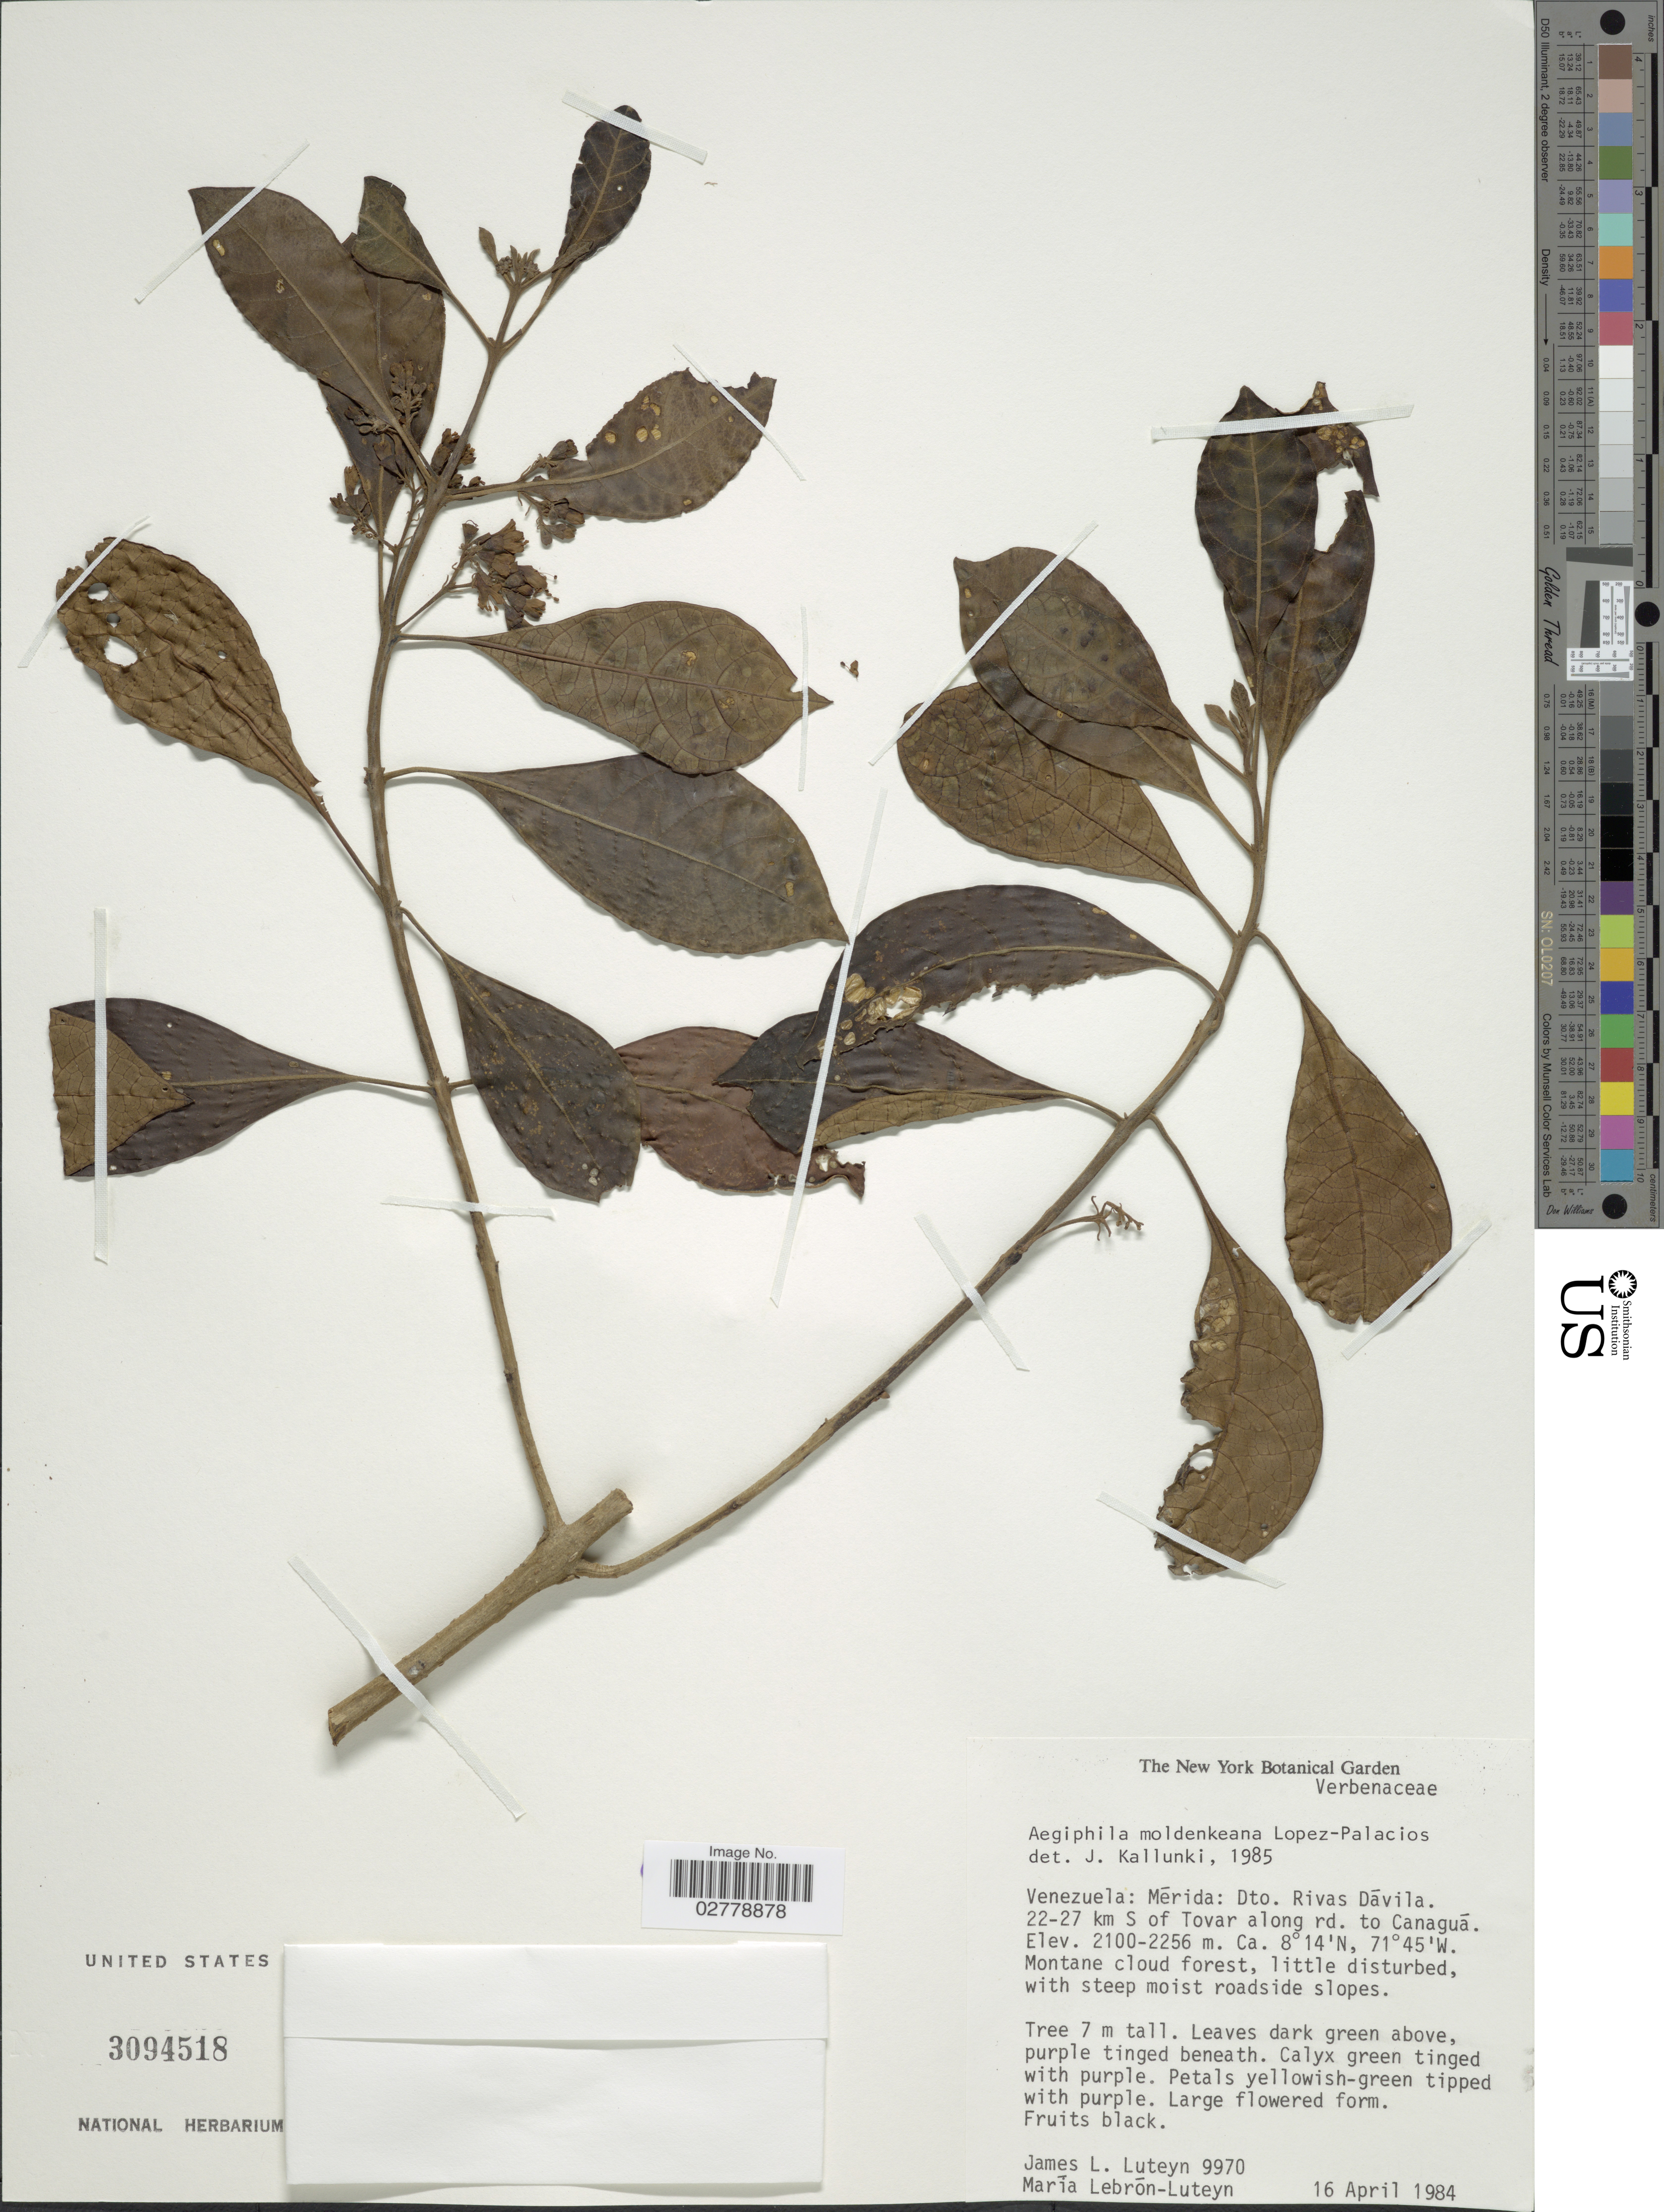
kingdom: Plantae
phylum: Tracheophyta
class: Magnoliopsida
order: Lamiales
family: Lamiaceae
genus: Aegiphila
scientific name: Aegiphila moldenkeana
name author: López-Pal.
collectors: J. L. Luteyn & M. L. Lebrón-Luteyn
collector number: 9970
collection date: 1984-04-16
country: Venezuela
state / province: Mérida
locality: Dto. Rivas Dávila. 22-27 km S of Tovar along rd. to Canagúa.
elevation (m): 2100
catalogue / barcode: US 3094518